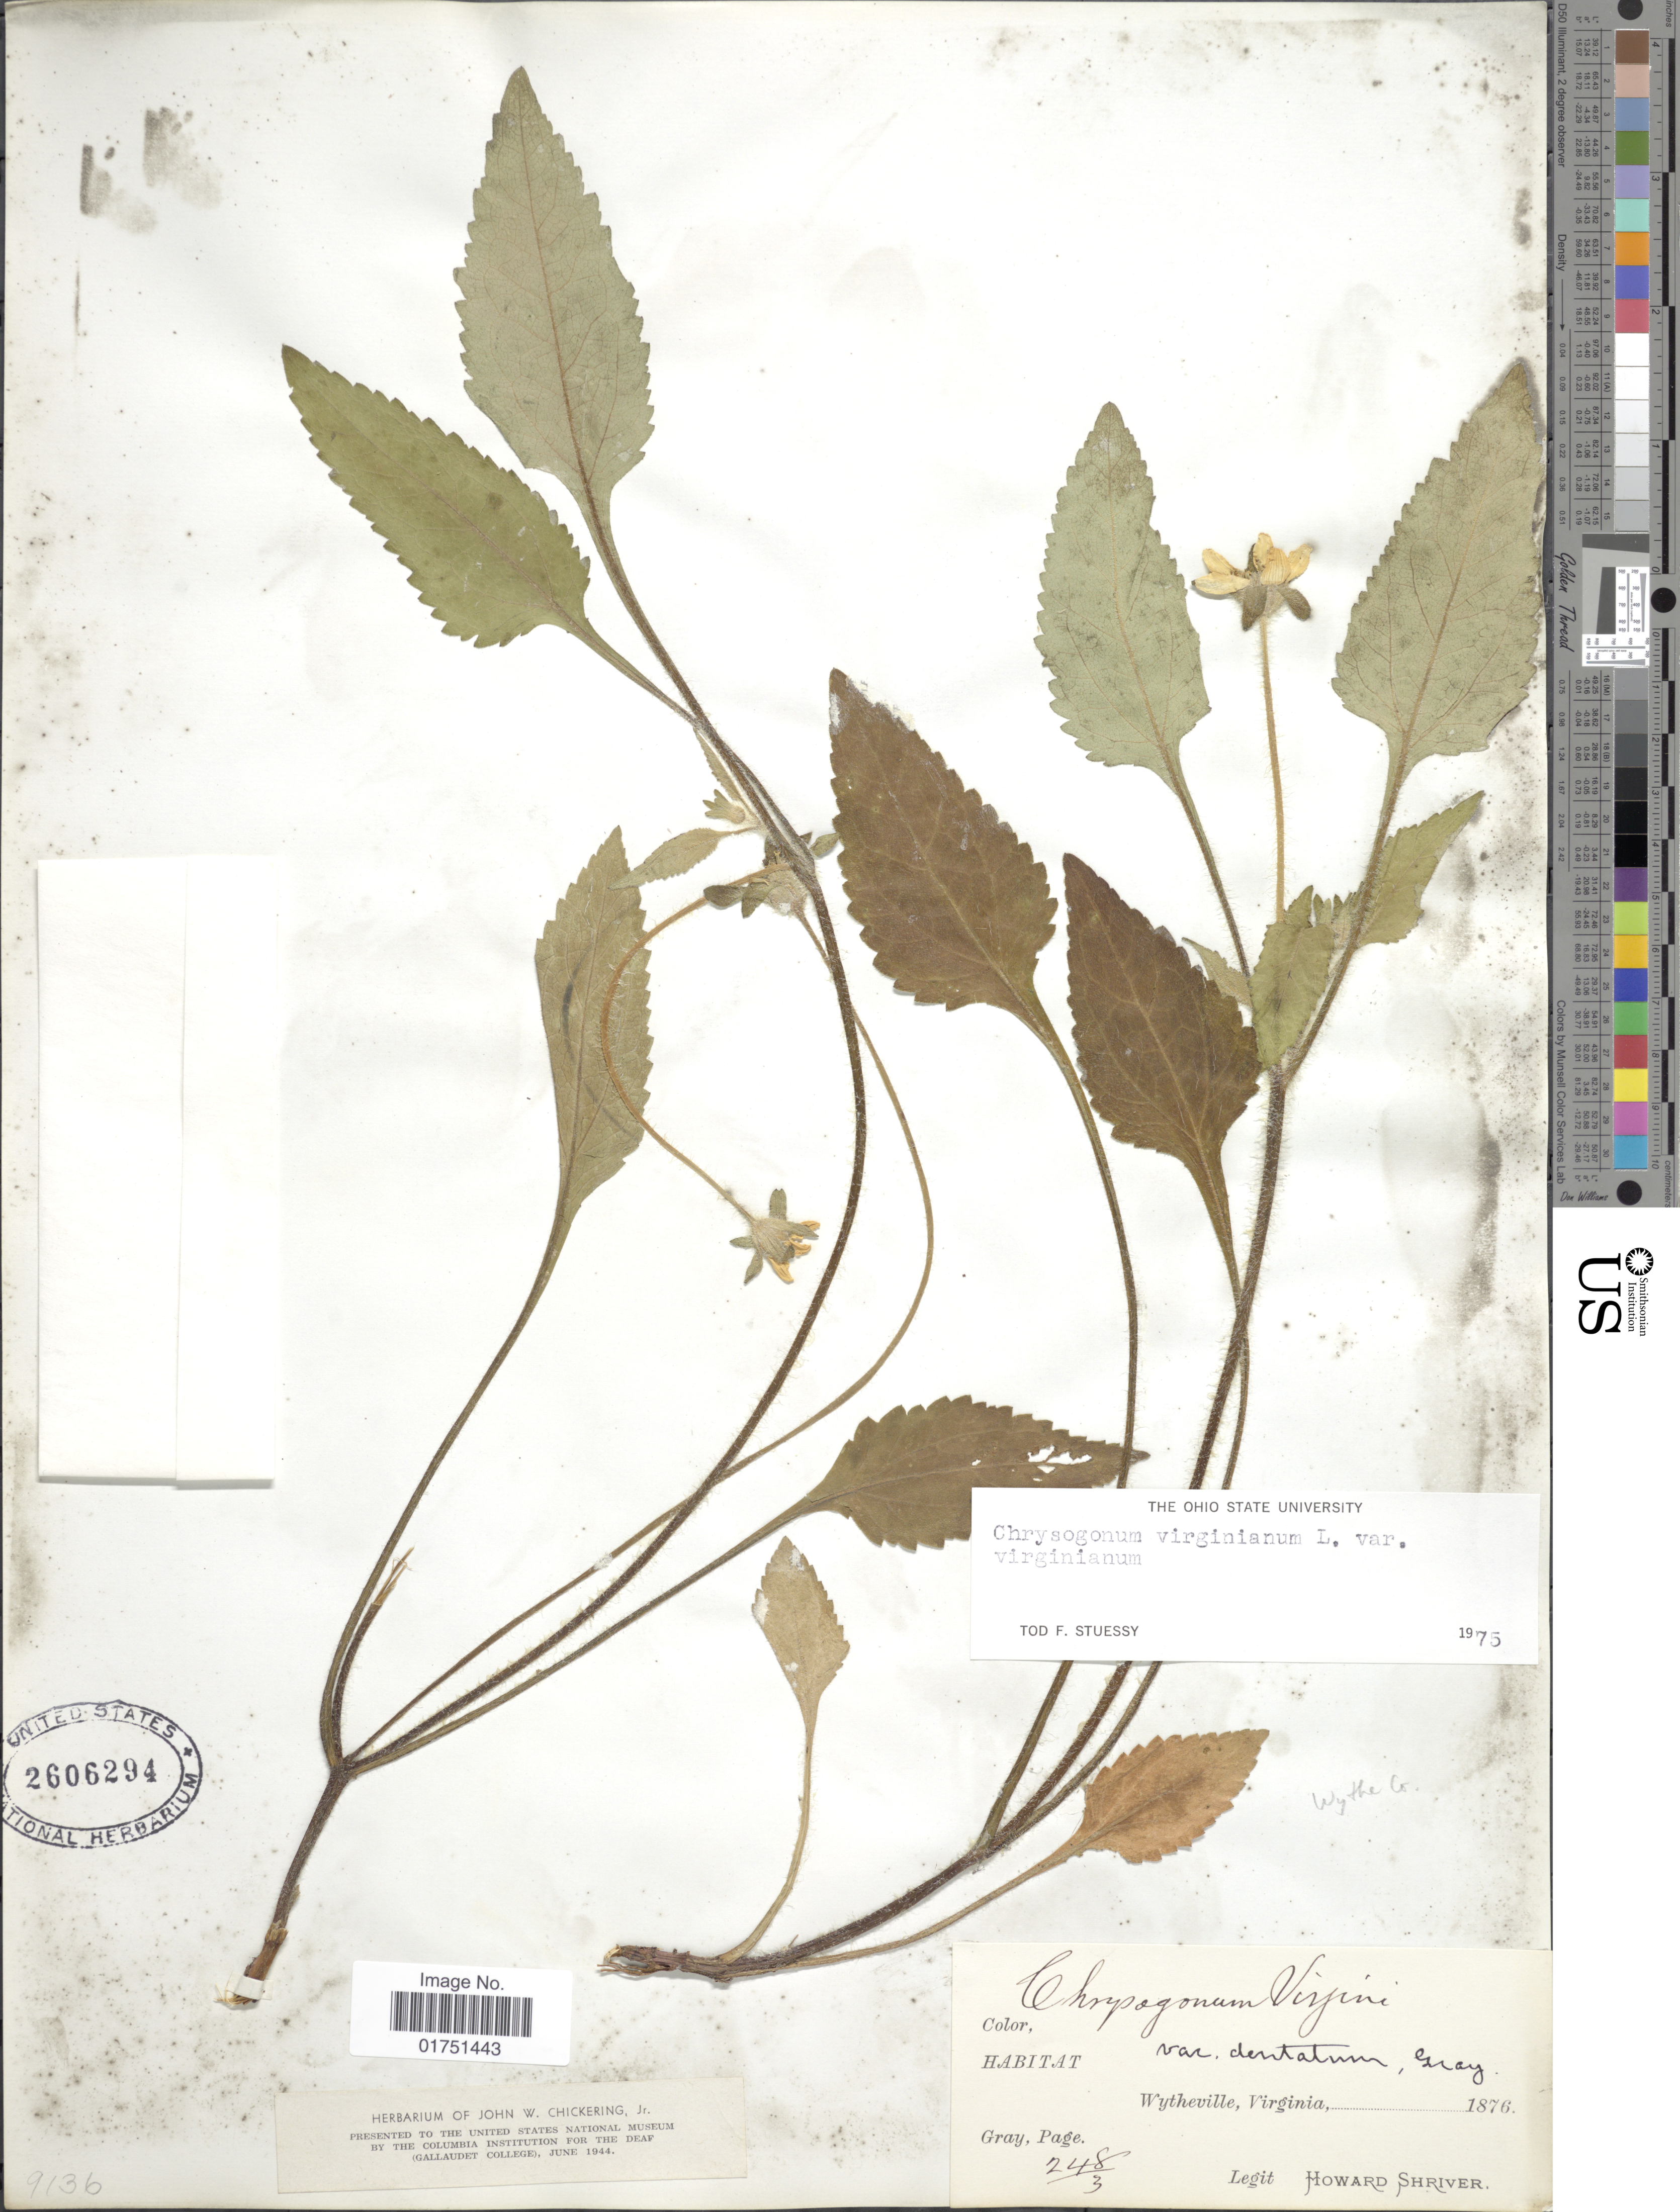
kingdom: Plantae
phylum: Tracheophyta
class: Magnoliopsida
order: Asterales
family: Asteraceae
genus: Chrysogonum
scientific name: Chrysogonum virginianum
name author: L.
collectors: H. Shriver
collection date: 1876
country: United States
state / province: Virginia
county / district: Wythe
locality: Wytheville, Virginia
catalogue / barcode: US 2606294